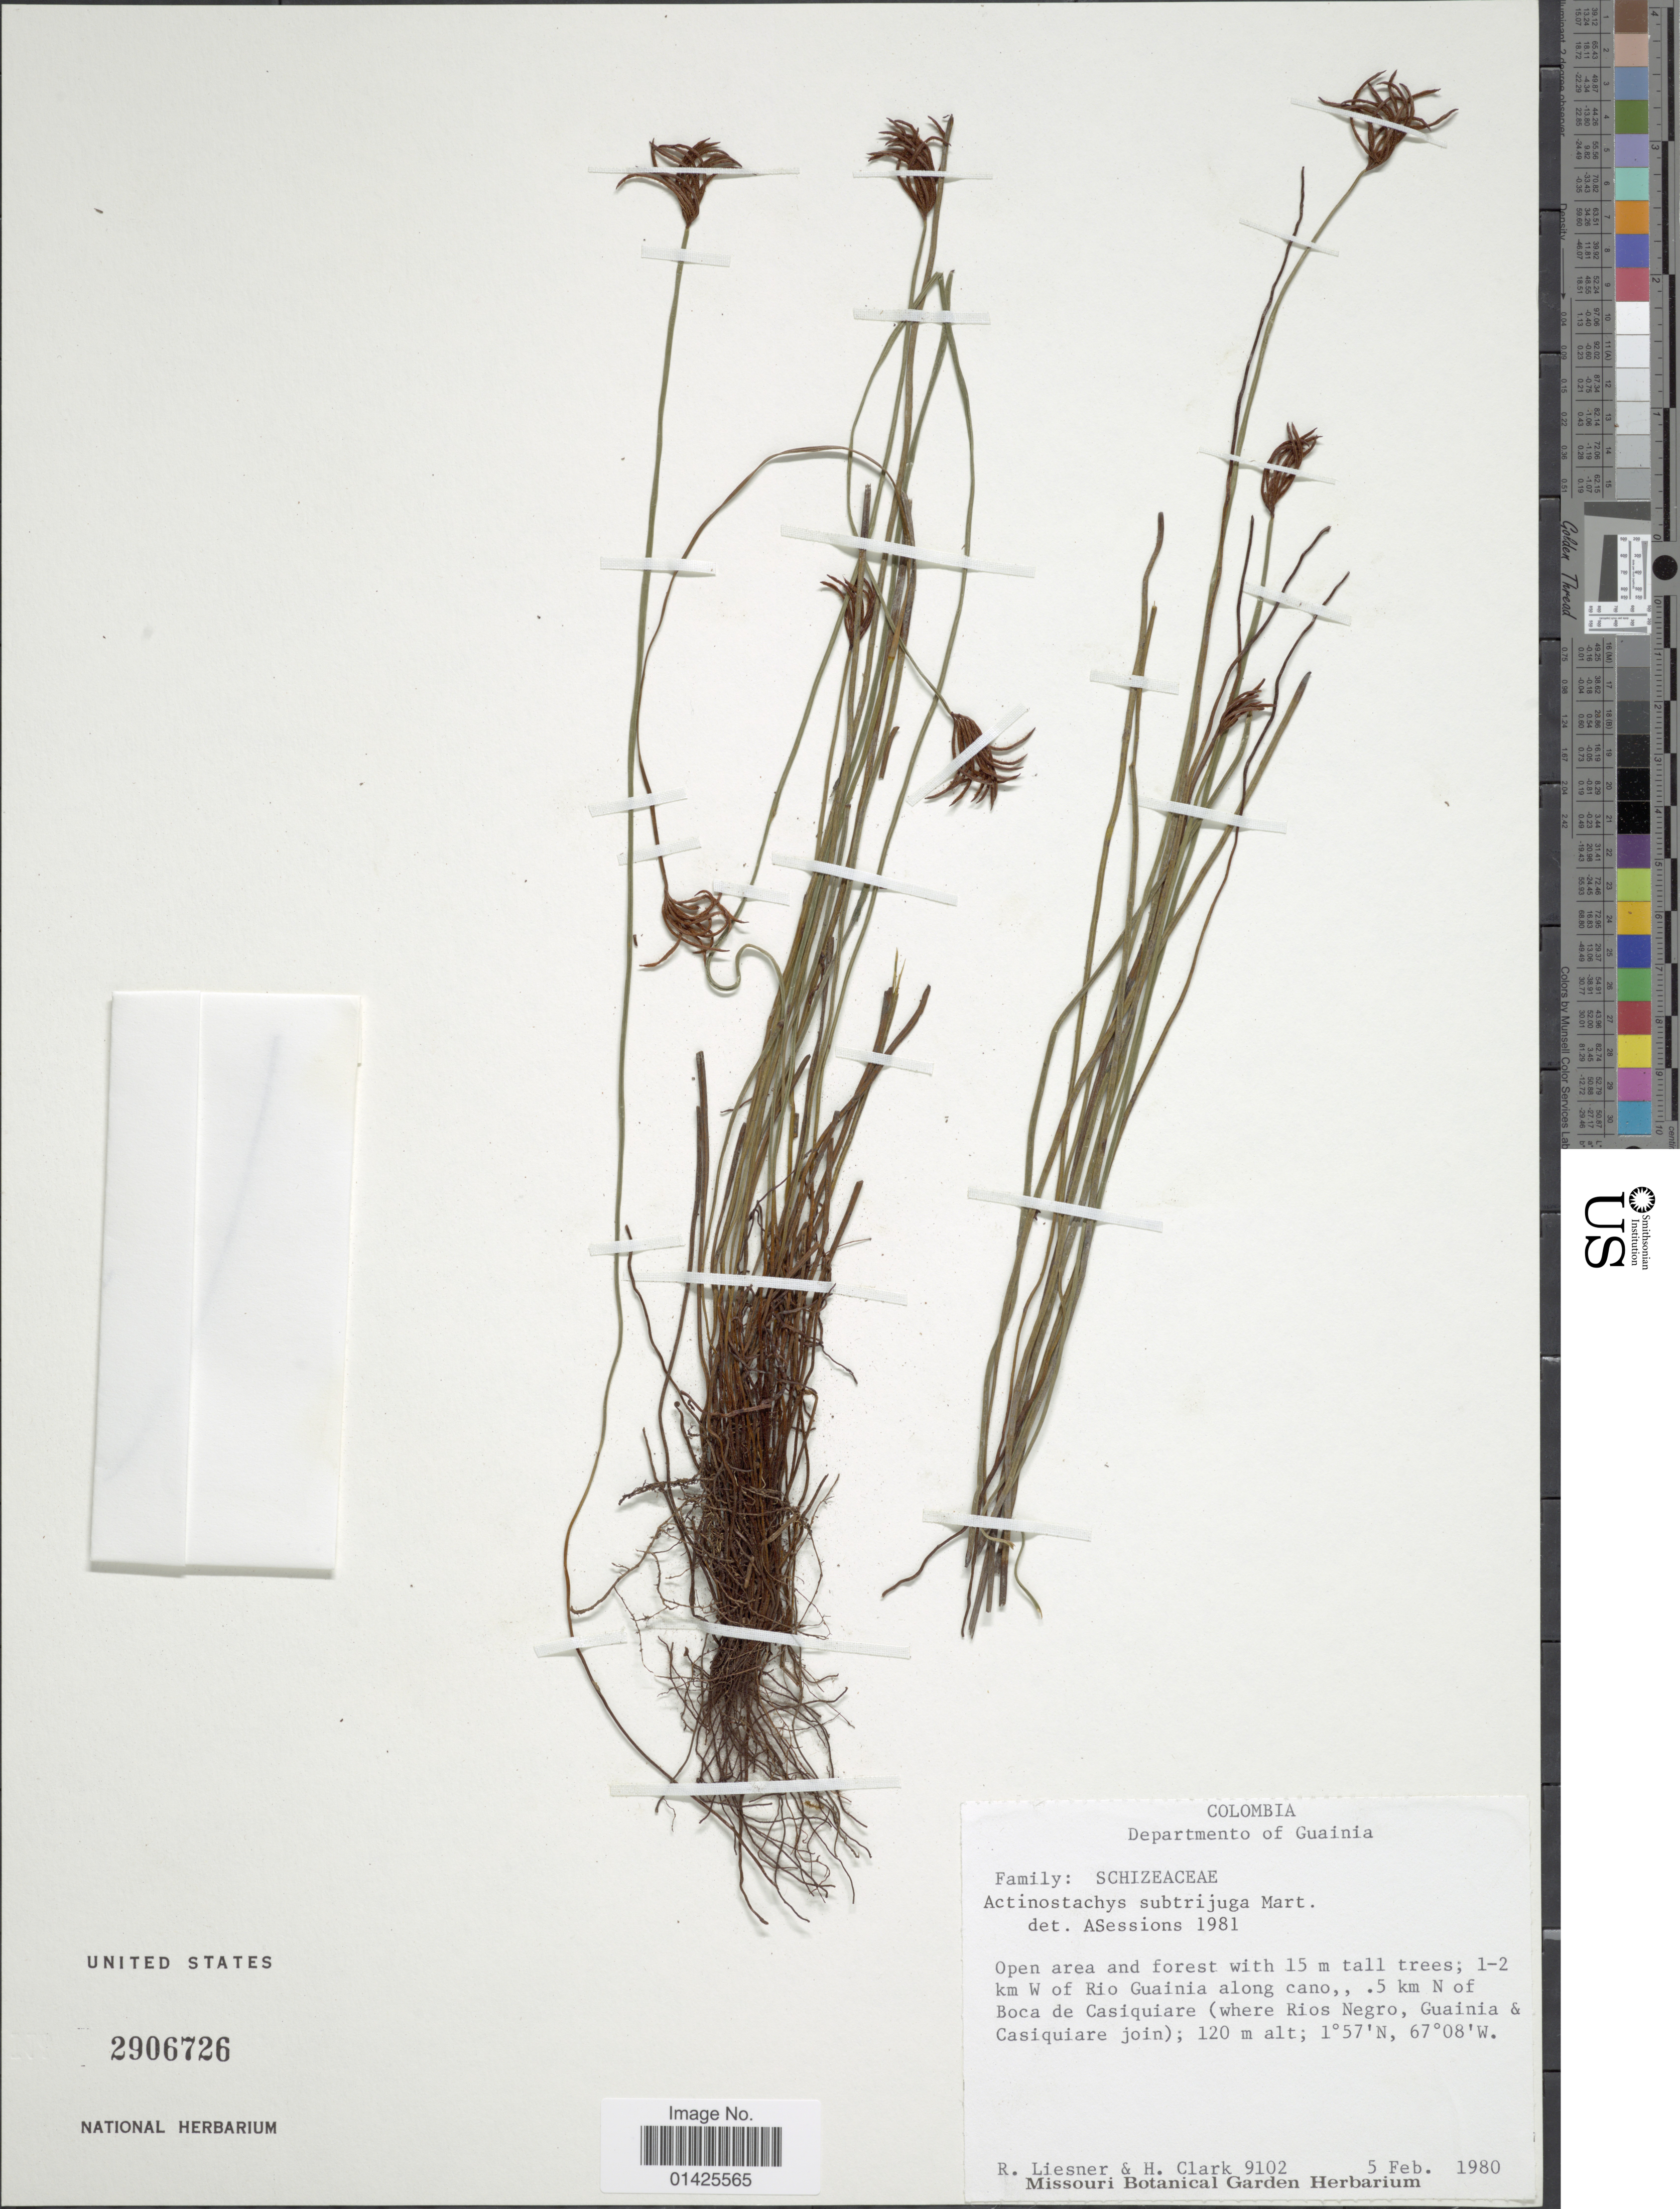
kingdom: Plantae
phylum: Tracheophyta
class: Polypodiopsida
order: Schizaeales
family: Schizaeaceae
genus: Actinostachys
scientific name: Actinostachys subtrijuga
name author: (Mart.) C. Presl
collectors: R. L. Liesner & H. Clark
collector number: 9102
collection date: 1980-02-05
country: Colombia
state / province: Guainía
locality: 1-2 km W of Rio Guainia along cano, .5 km N of Boca de Casiquiare (where Rios Negro, Guainia & Casiquiare join).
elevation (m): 120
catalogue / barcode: US 2906726